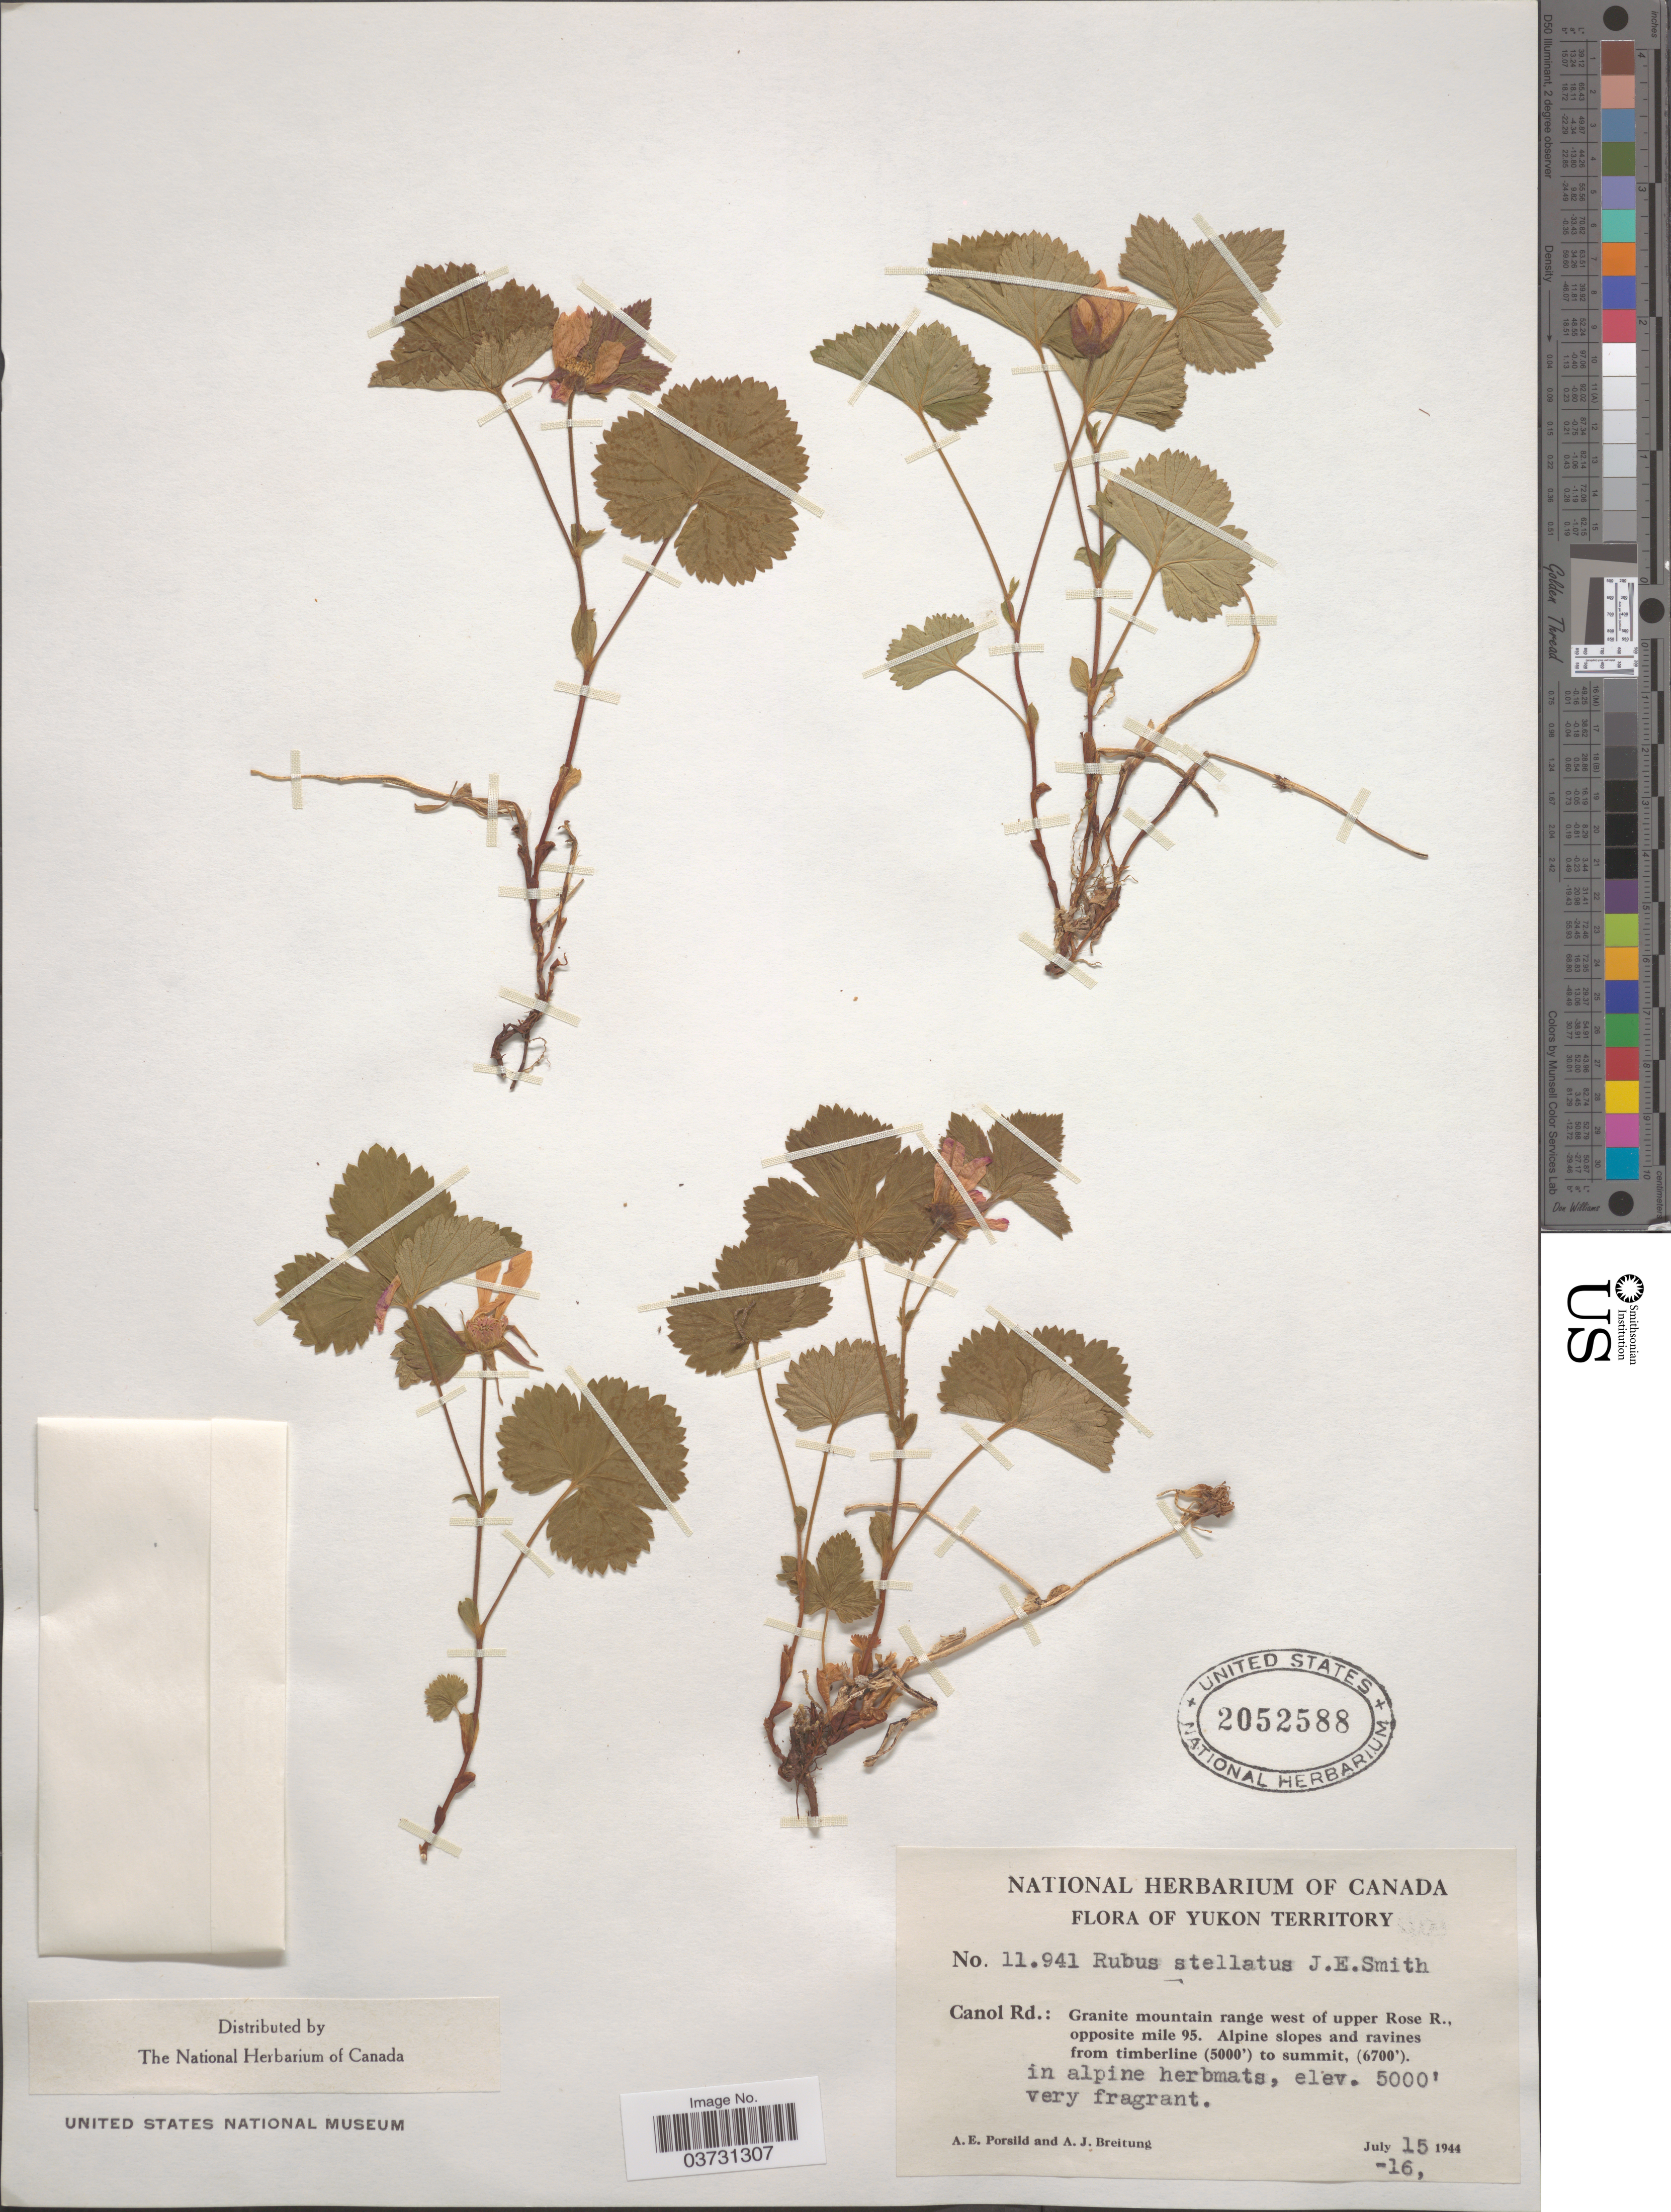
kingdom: Plantae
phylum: Tracheophyta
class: Magnoliopsida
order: Rosales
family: Rosaceae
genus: Rubus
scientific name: Rubus stellatus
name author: Sm.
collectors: A. E. Porsild & A. Breitung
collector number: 11941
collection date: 1944-07-15/1944-07-16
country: Canada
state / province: Yukon Territory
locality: Canol Rd.: Granite mountain range west of upper Rose R., opposite mile 95.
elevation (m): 1524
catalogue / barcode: US 2052588